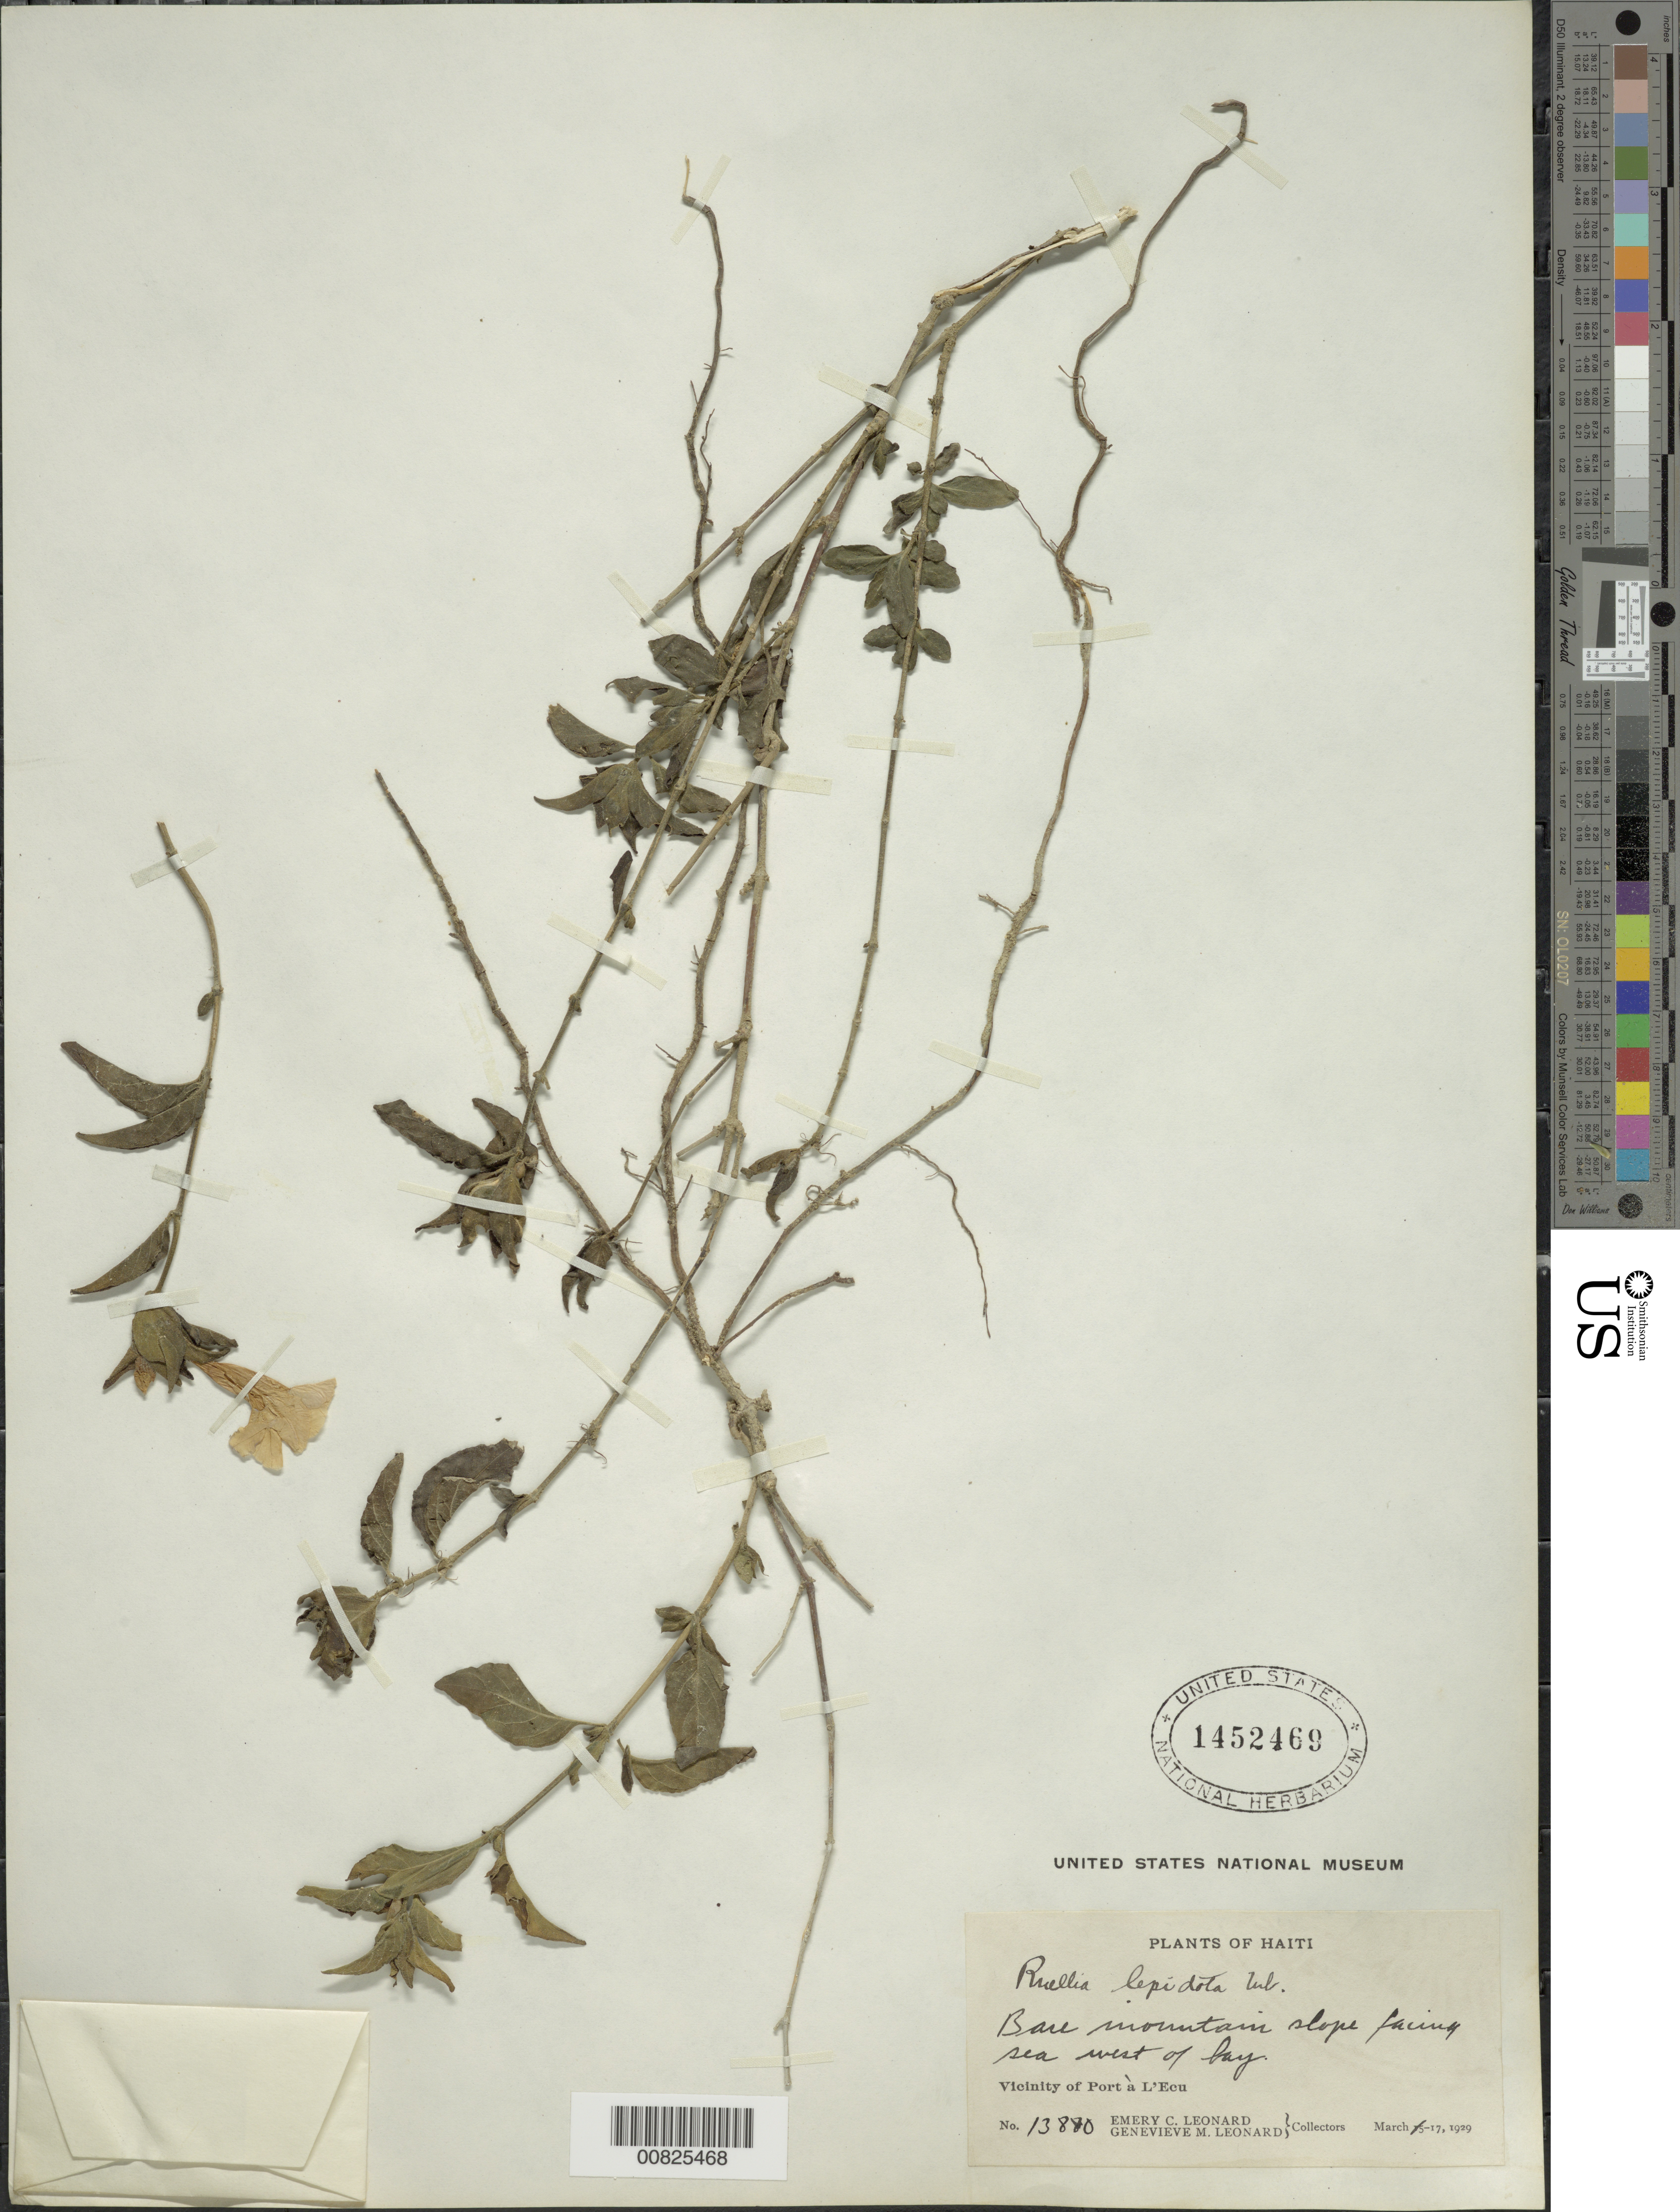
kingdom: Plantae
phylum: Tracheophyta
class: Magnoliopsida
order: Lamiales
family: Acanthaceae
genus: Ruellia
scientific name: Ruellia lepidota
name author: Urb.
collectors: E. C. Leonard & G. M. Leonard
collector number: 13880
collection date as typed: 17 Mar 1929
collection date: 1929-03-17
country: Haiti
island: Hispaniola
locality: Vicinity of Port à L'Ecu, slope facing sea W of bay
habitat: Bare mountain slope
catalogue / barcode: US 1452469